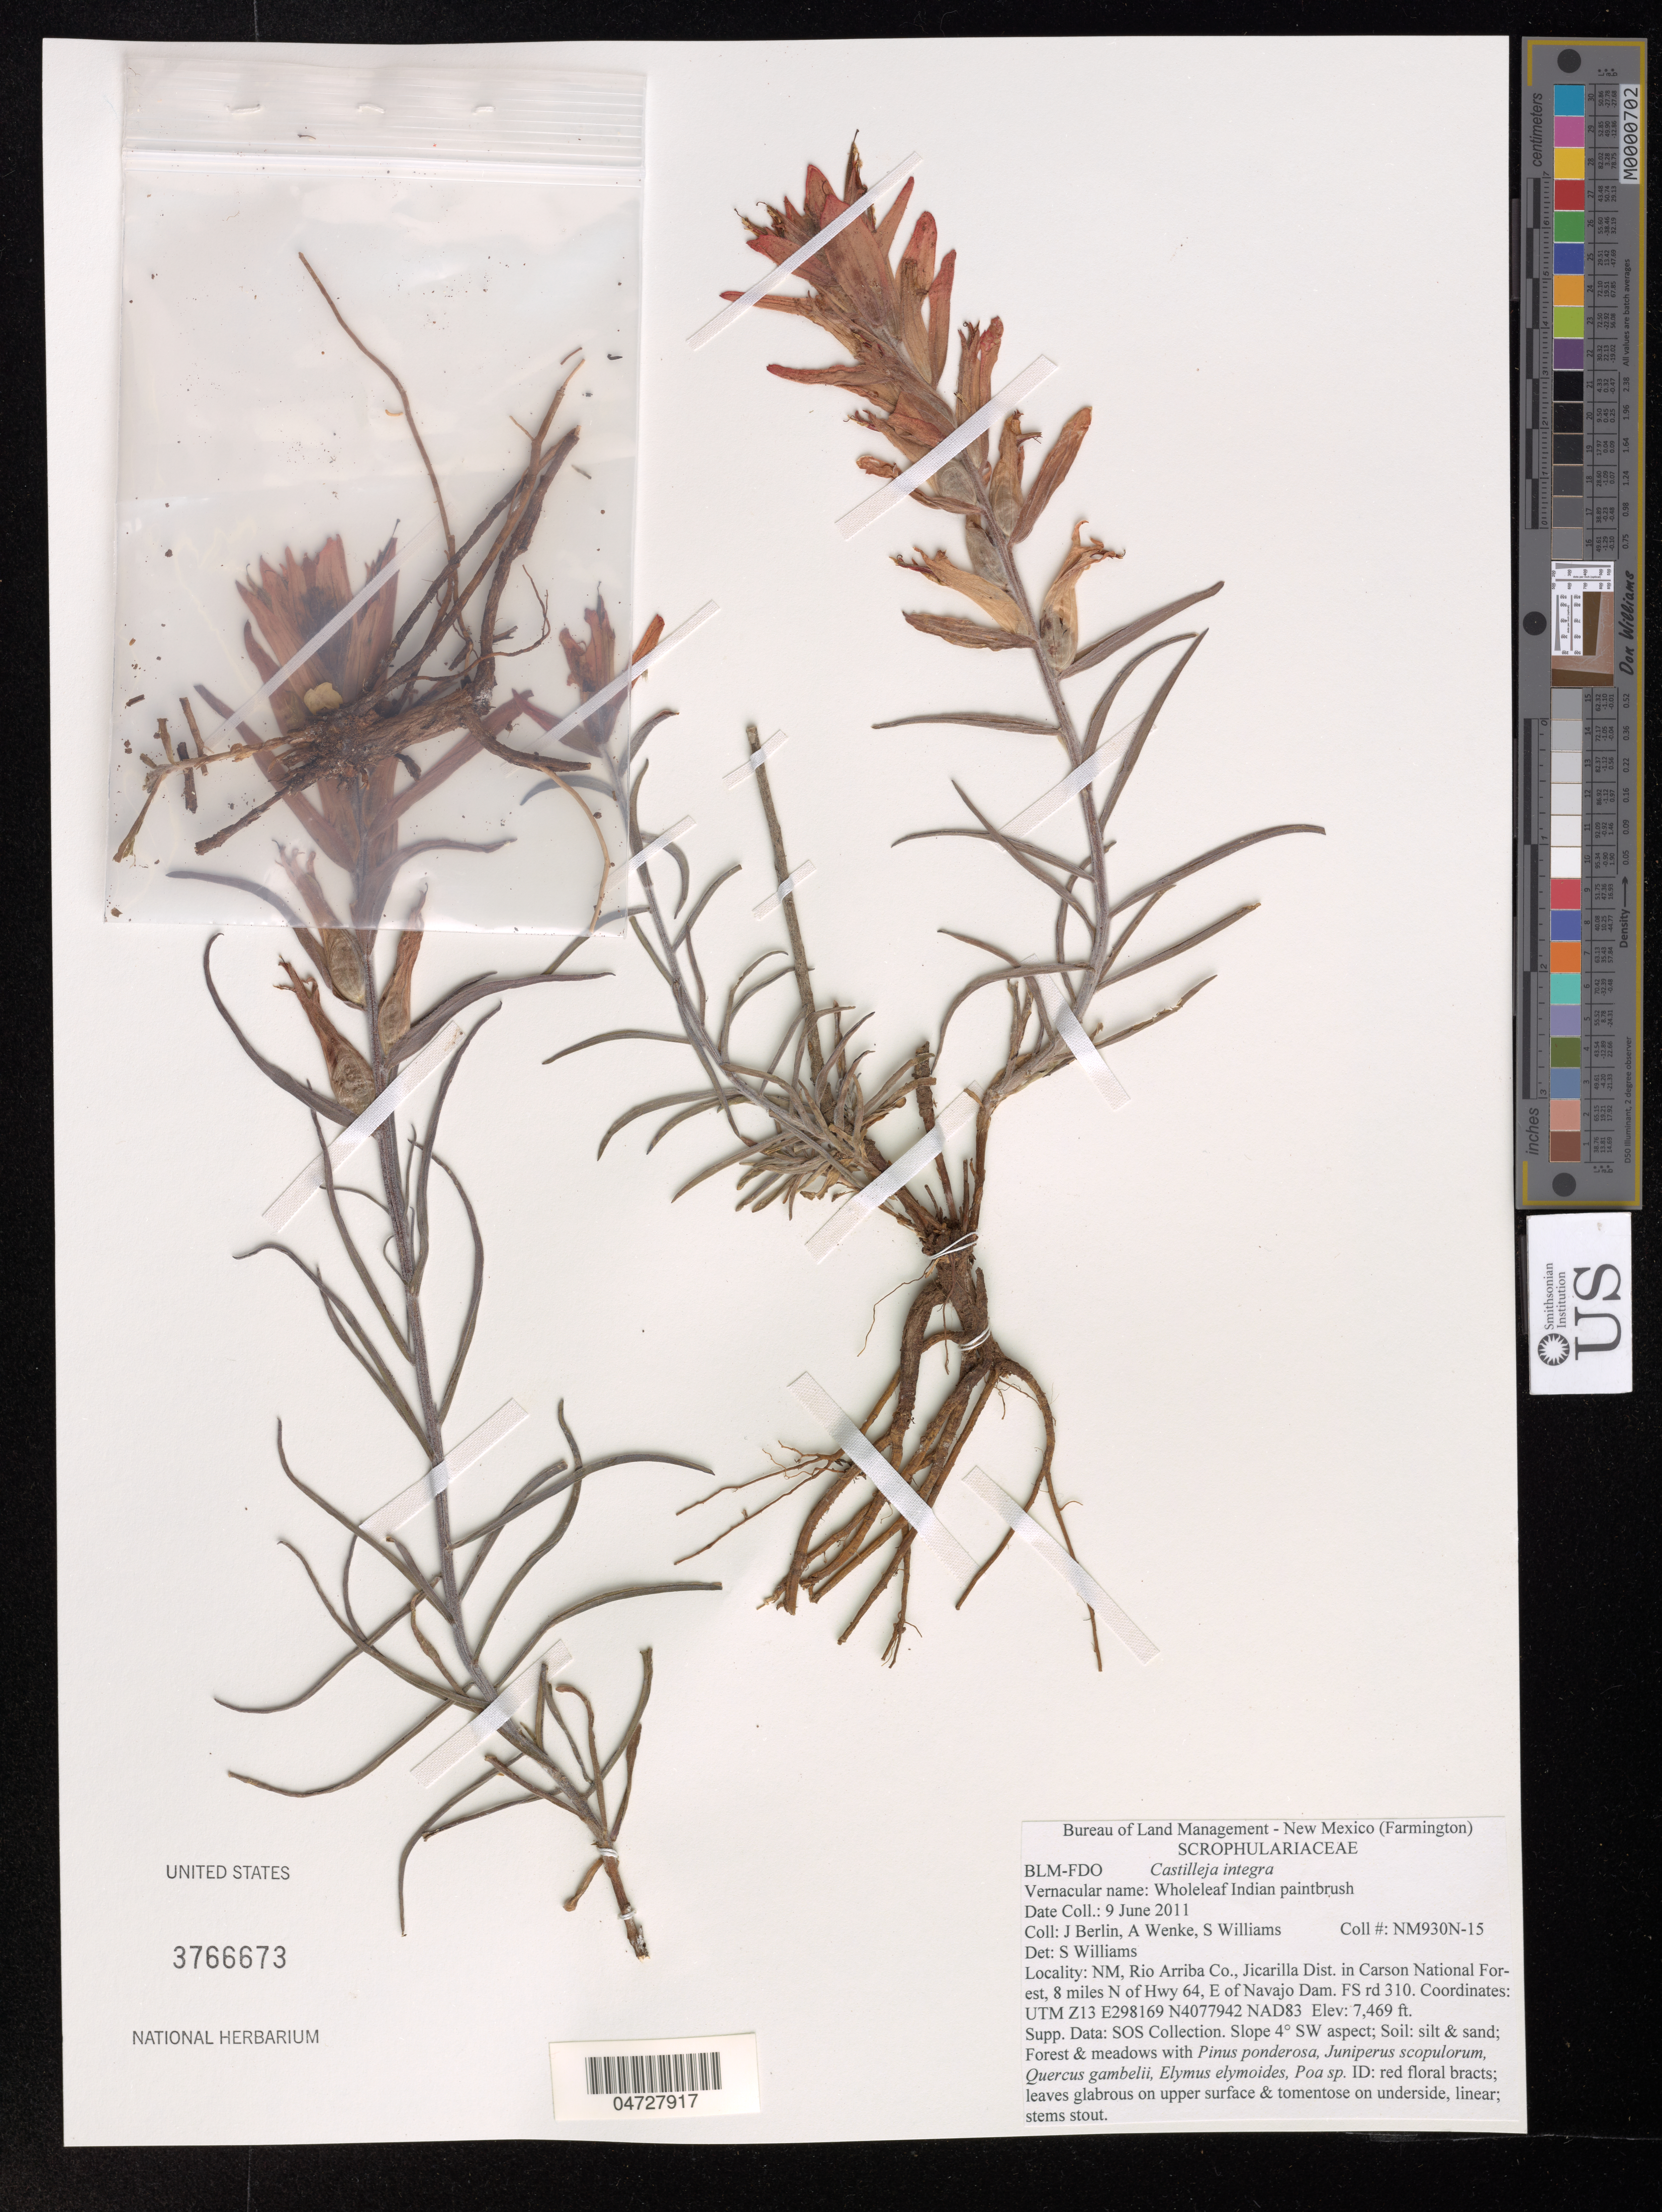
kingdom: Plantae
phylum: Tracheophyta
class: Magnoliopsida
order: Lamiales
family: Orobanchaceae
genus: Castilleja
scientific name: Castilleja integra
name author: A. Gray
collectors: J. Berlin & A. Wenke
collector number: NM930N-15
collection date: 2011-06-09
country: United States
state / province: New Mexico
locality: Rio Arriba Co., Jicarilla Dist. in Carson National Forest, 8 miles N of Hwy 64, E of Navajo Dam. UTM Z13 E298169 N4077942 NAD83.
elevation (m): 2277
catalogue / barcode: US 3766673